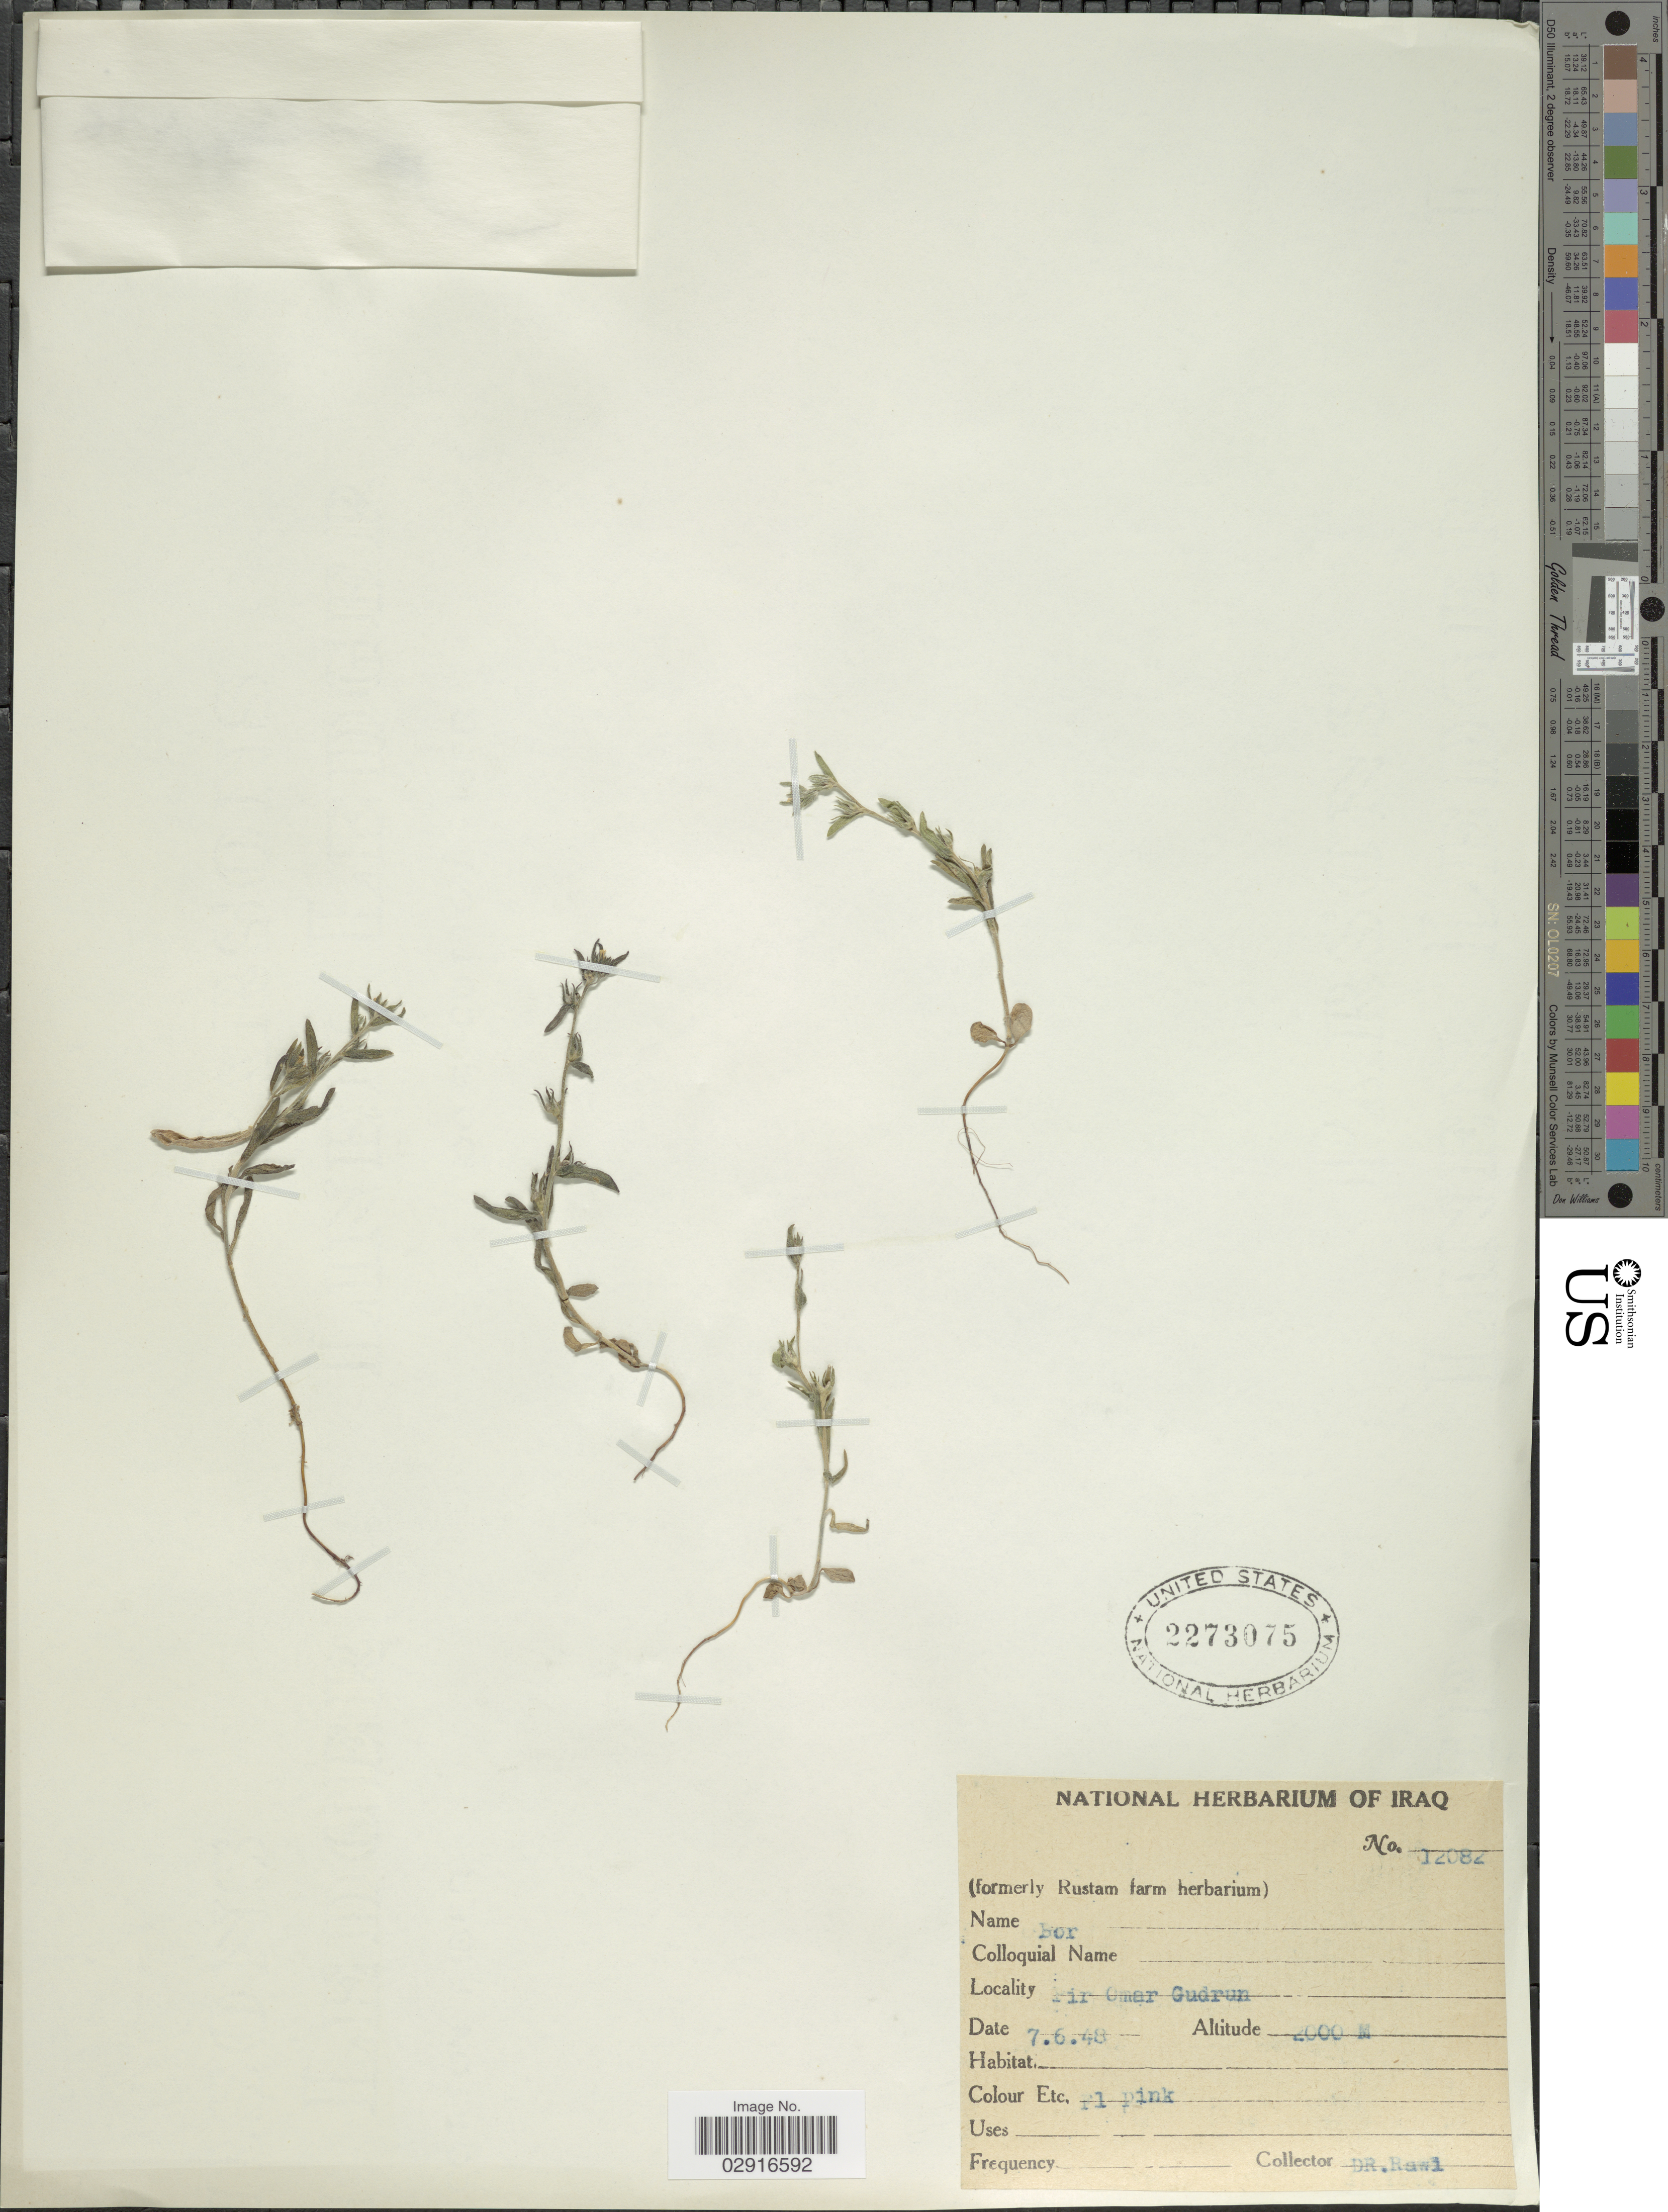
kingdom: Plantae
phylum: Tracheophyta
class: Magnoliopsida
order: Boraginales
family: Boraginaceae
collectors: -. Rawi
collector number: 12082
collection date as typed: Transcribed d/m/y: 7/6/48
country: Iraq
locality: Pir Omar Gudrun.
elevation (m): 2000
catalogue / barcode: US 2273075